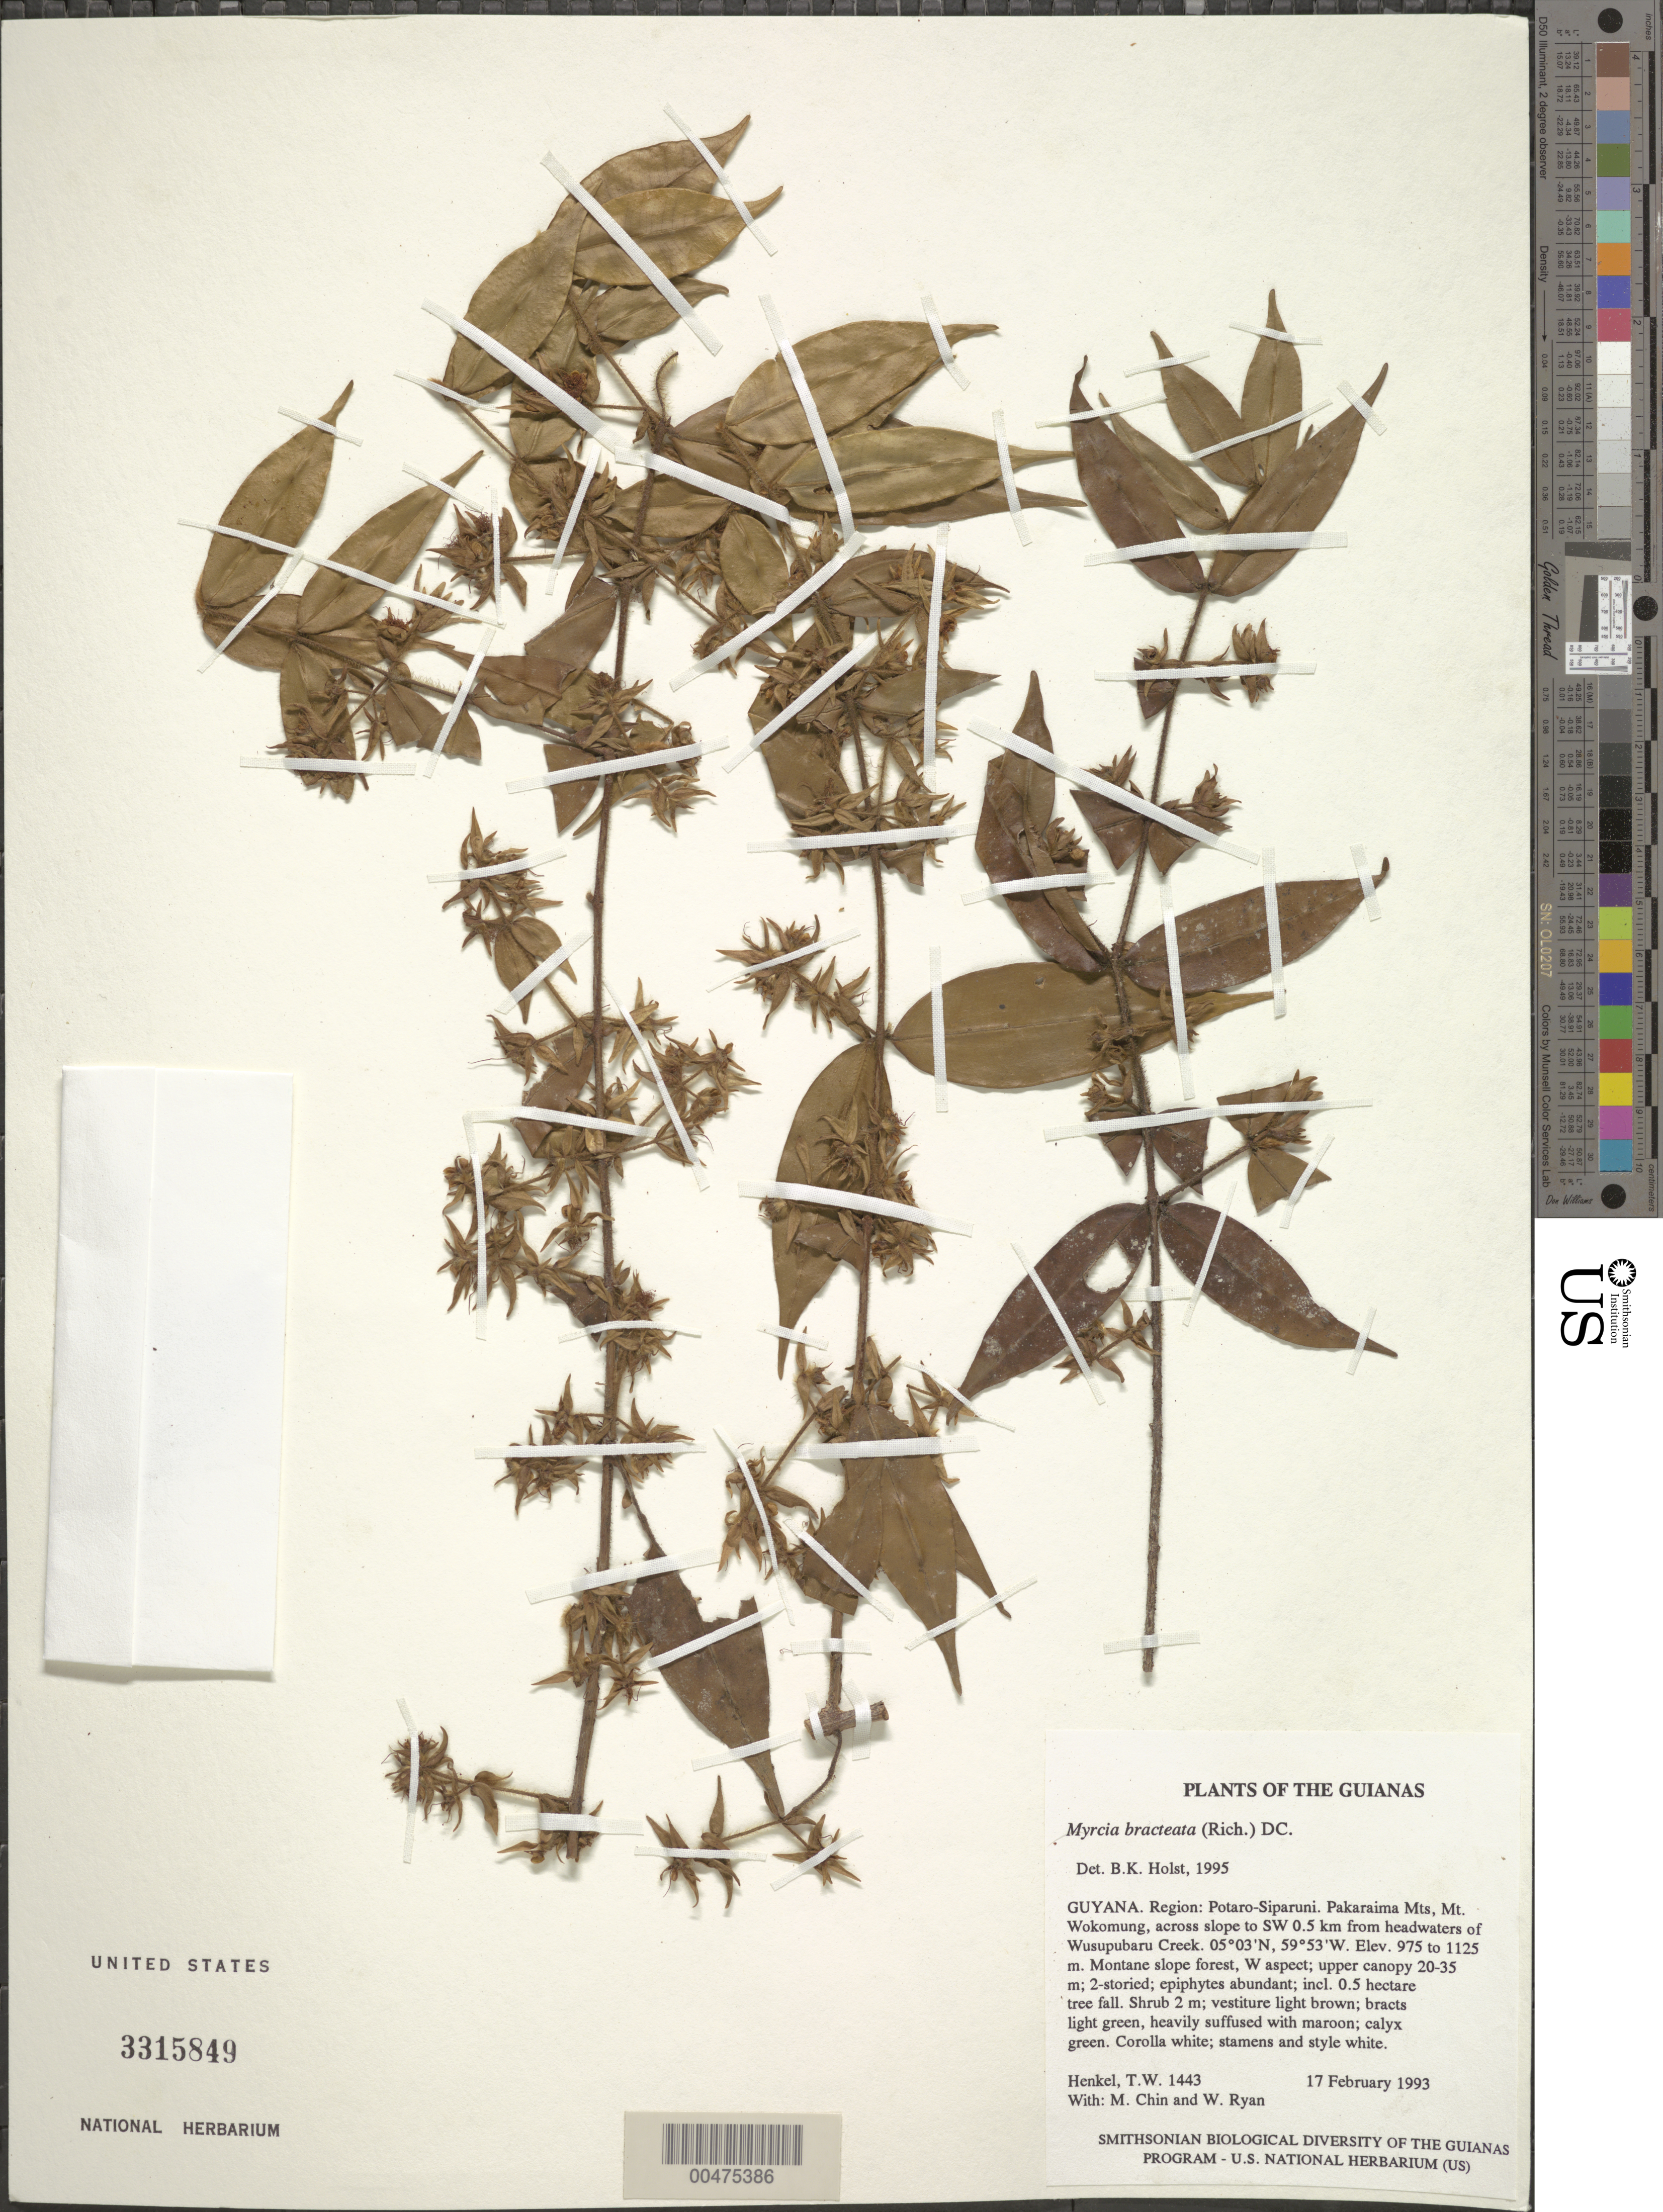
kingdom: Plantae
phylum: Tracheophyta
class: Magnoliopsida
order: Myrtales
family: Myrtaceae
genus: Myrcia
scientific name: Myrcia bracteata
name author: (Rich.) DC.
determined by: Holst, Bruce K.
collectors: T. Henkel, M. Chin & W. Ryan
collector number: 1443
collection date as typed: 17 February 1993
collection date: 1993-02-17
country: Guyana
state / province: Potaro-Siparuni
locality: Pakaraima Mts, Mt. Wokomung, across slope to SW 0.5 km from headwaters of Wusupubaru Creek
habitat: Montane slope forest, W aspect; upper canopy 20-35 m; 2-storied; epiphytes abundant; incl. 0.5 hectare tree fall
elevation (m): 975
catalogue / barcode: US 3315849